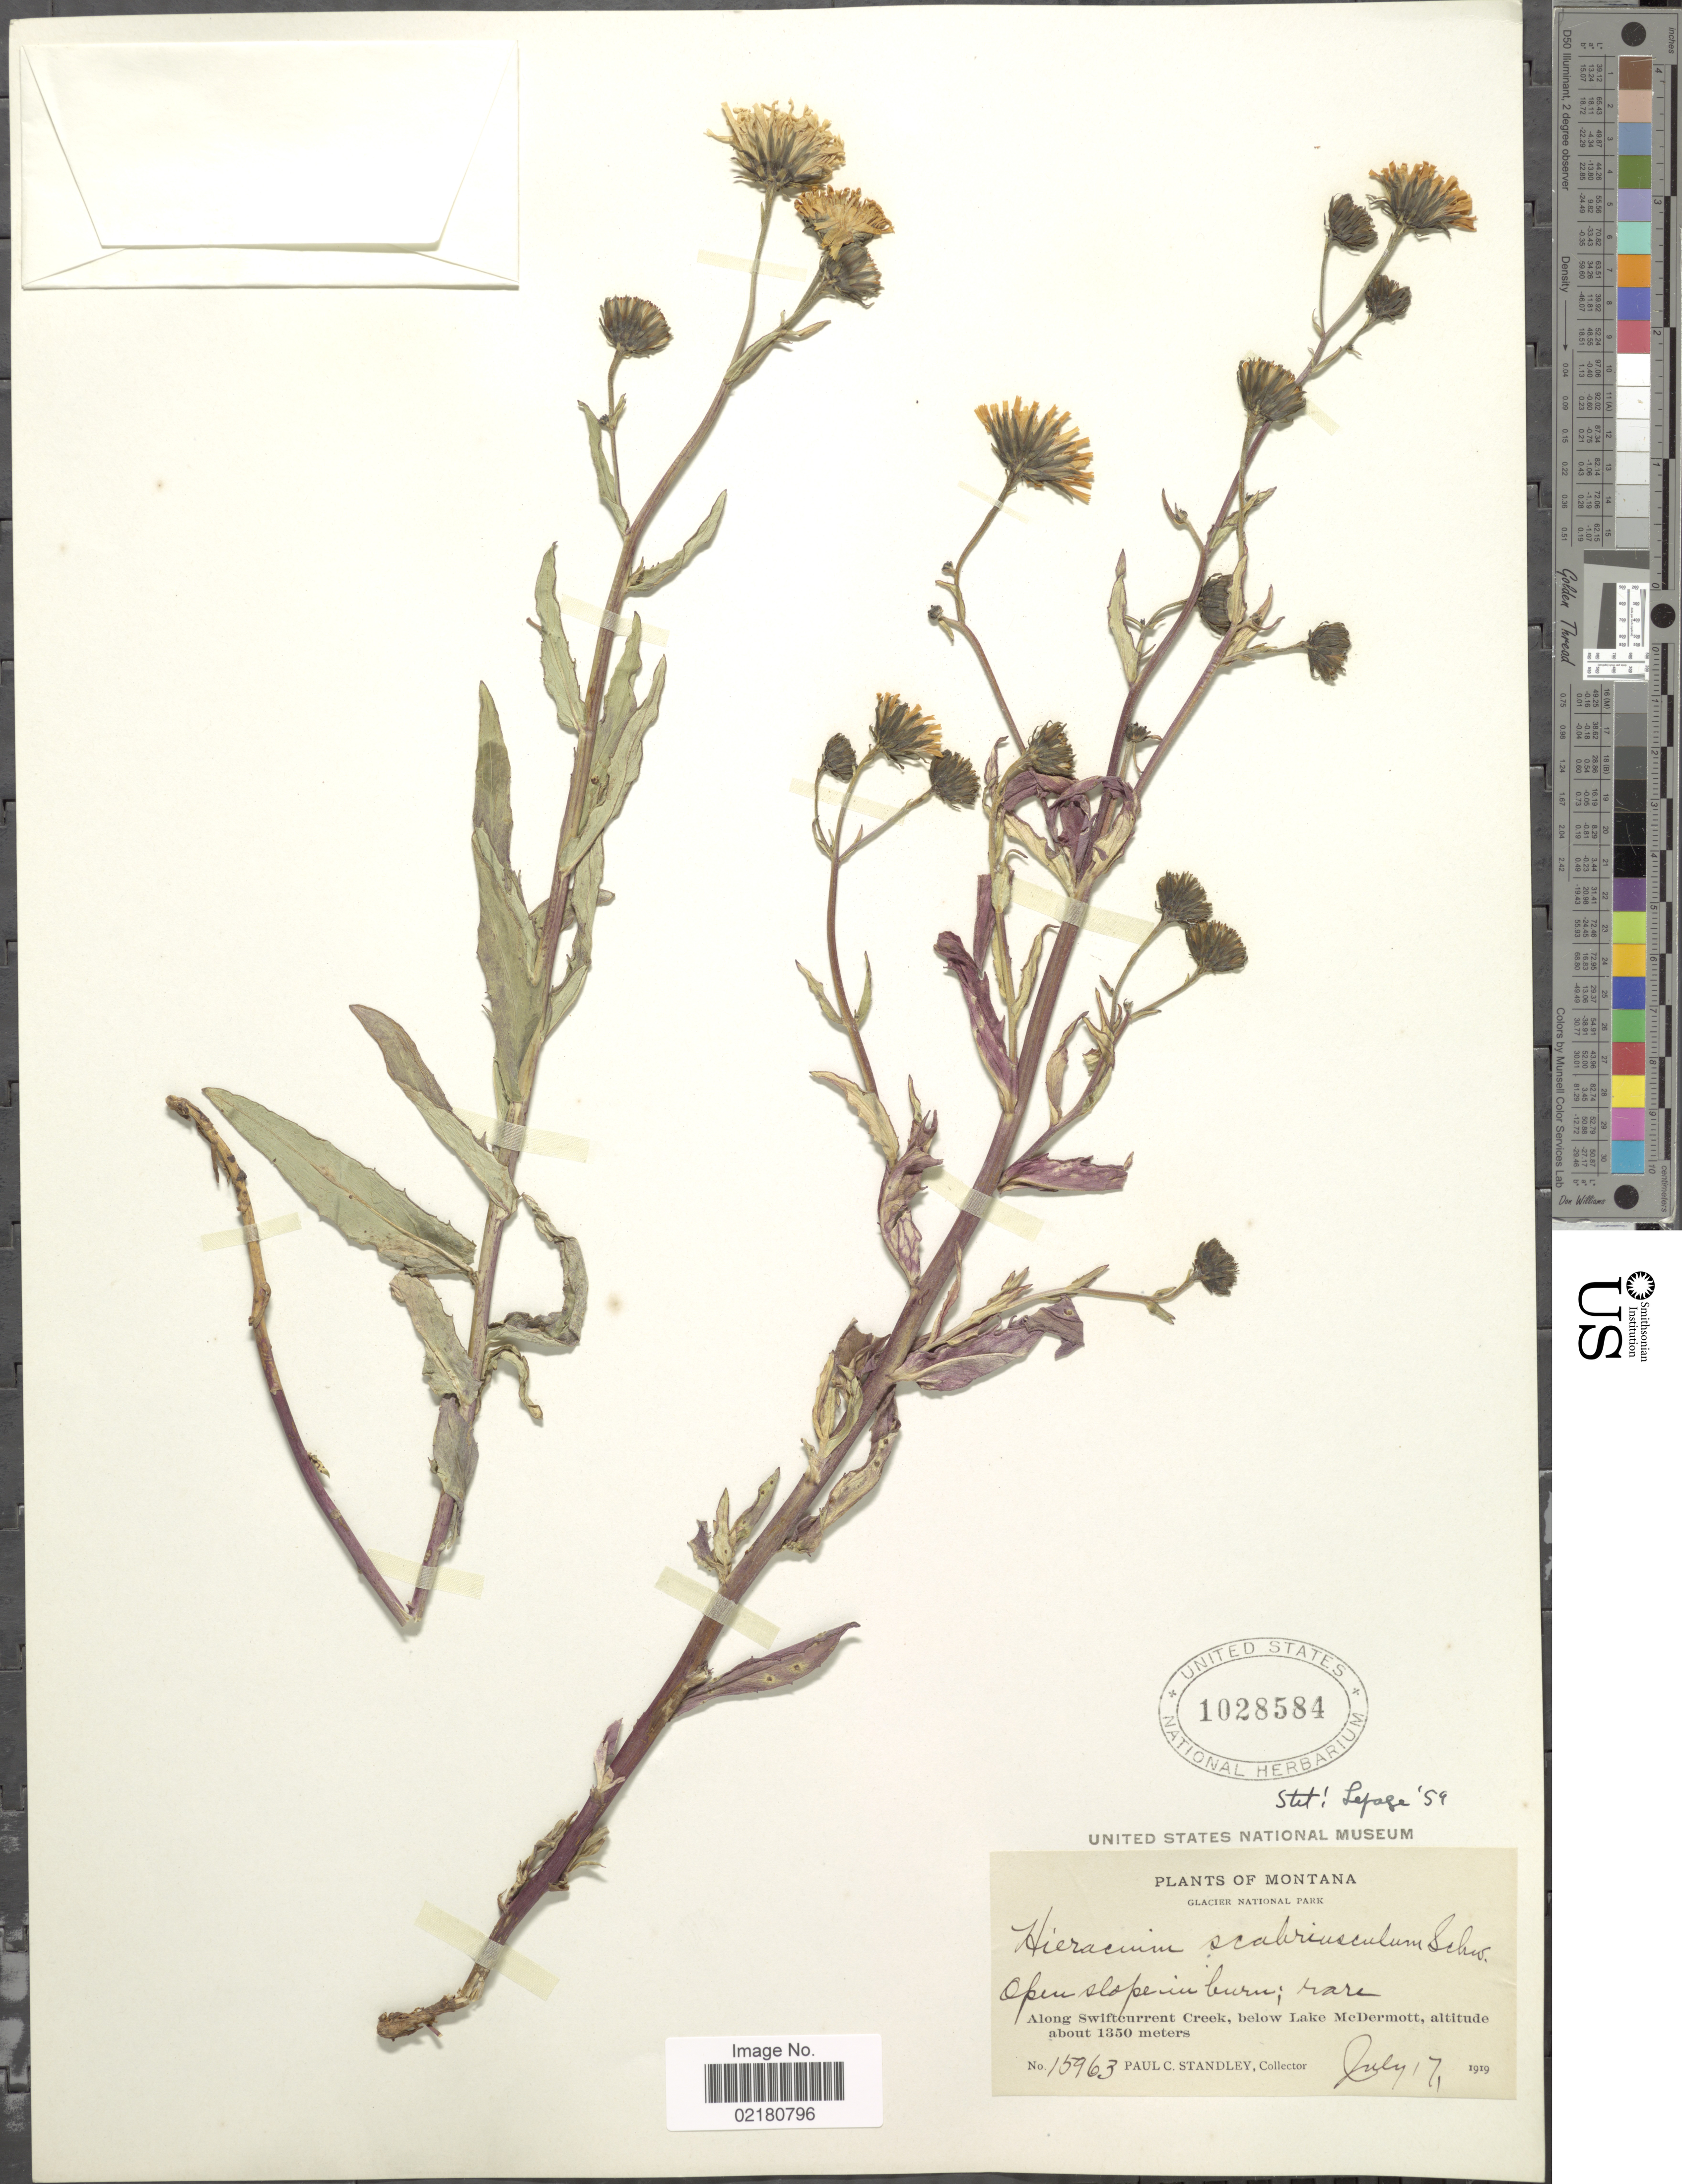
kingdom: Plantae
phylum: Tracheophyta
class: Magnoliopsida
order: Asterales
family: Asteraceae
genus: Hieracium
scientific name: Hieracium umbellatum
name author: L.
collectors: P. C. Standley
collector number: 15963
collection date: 1919-07-17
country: United States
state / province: Montana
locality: Montana, Glacier National Park, Open slope in burn; rare, Along Swiftcurrent creek, below Lake McDermott.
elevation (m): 1350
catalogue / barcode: US 1028584